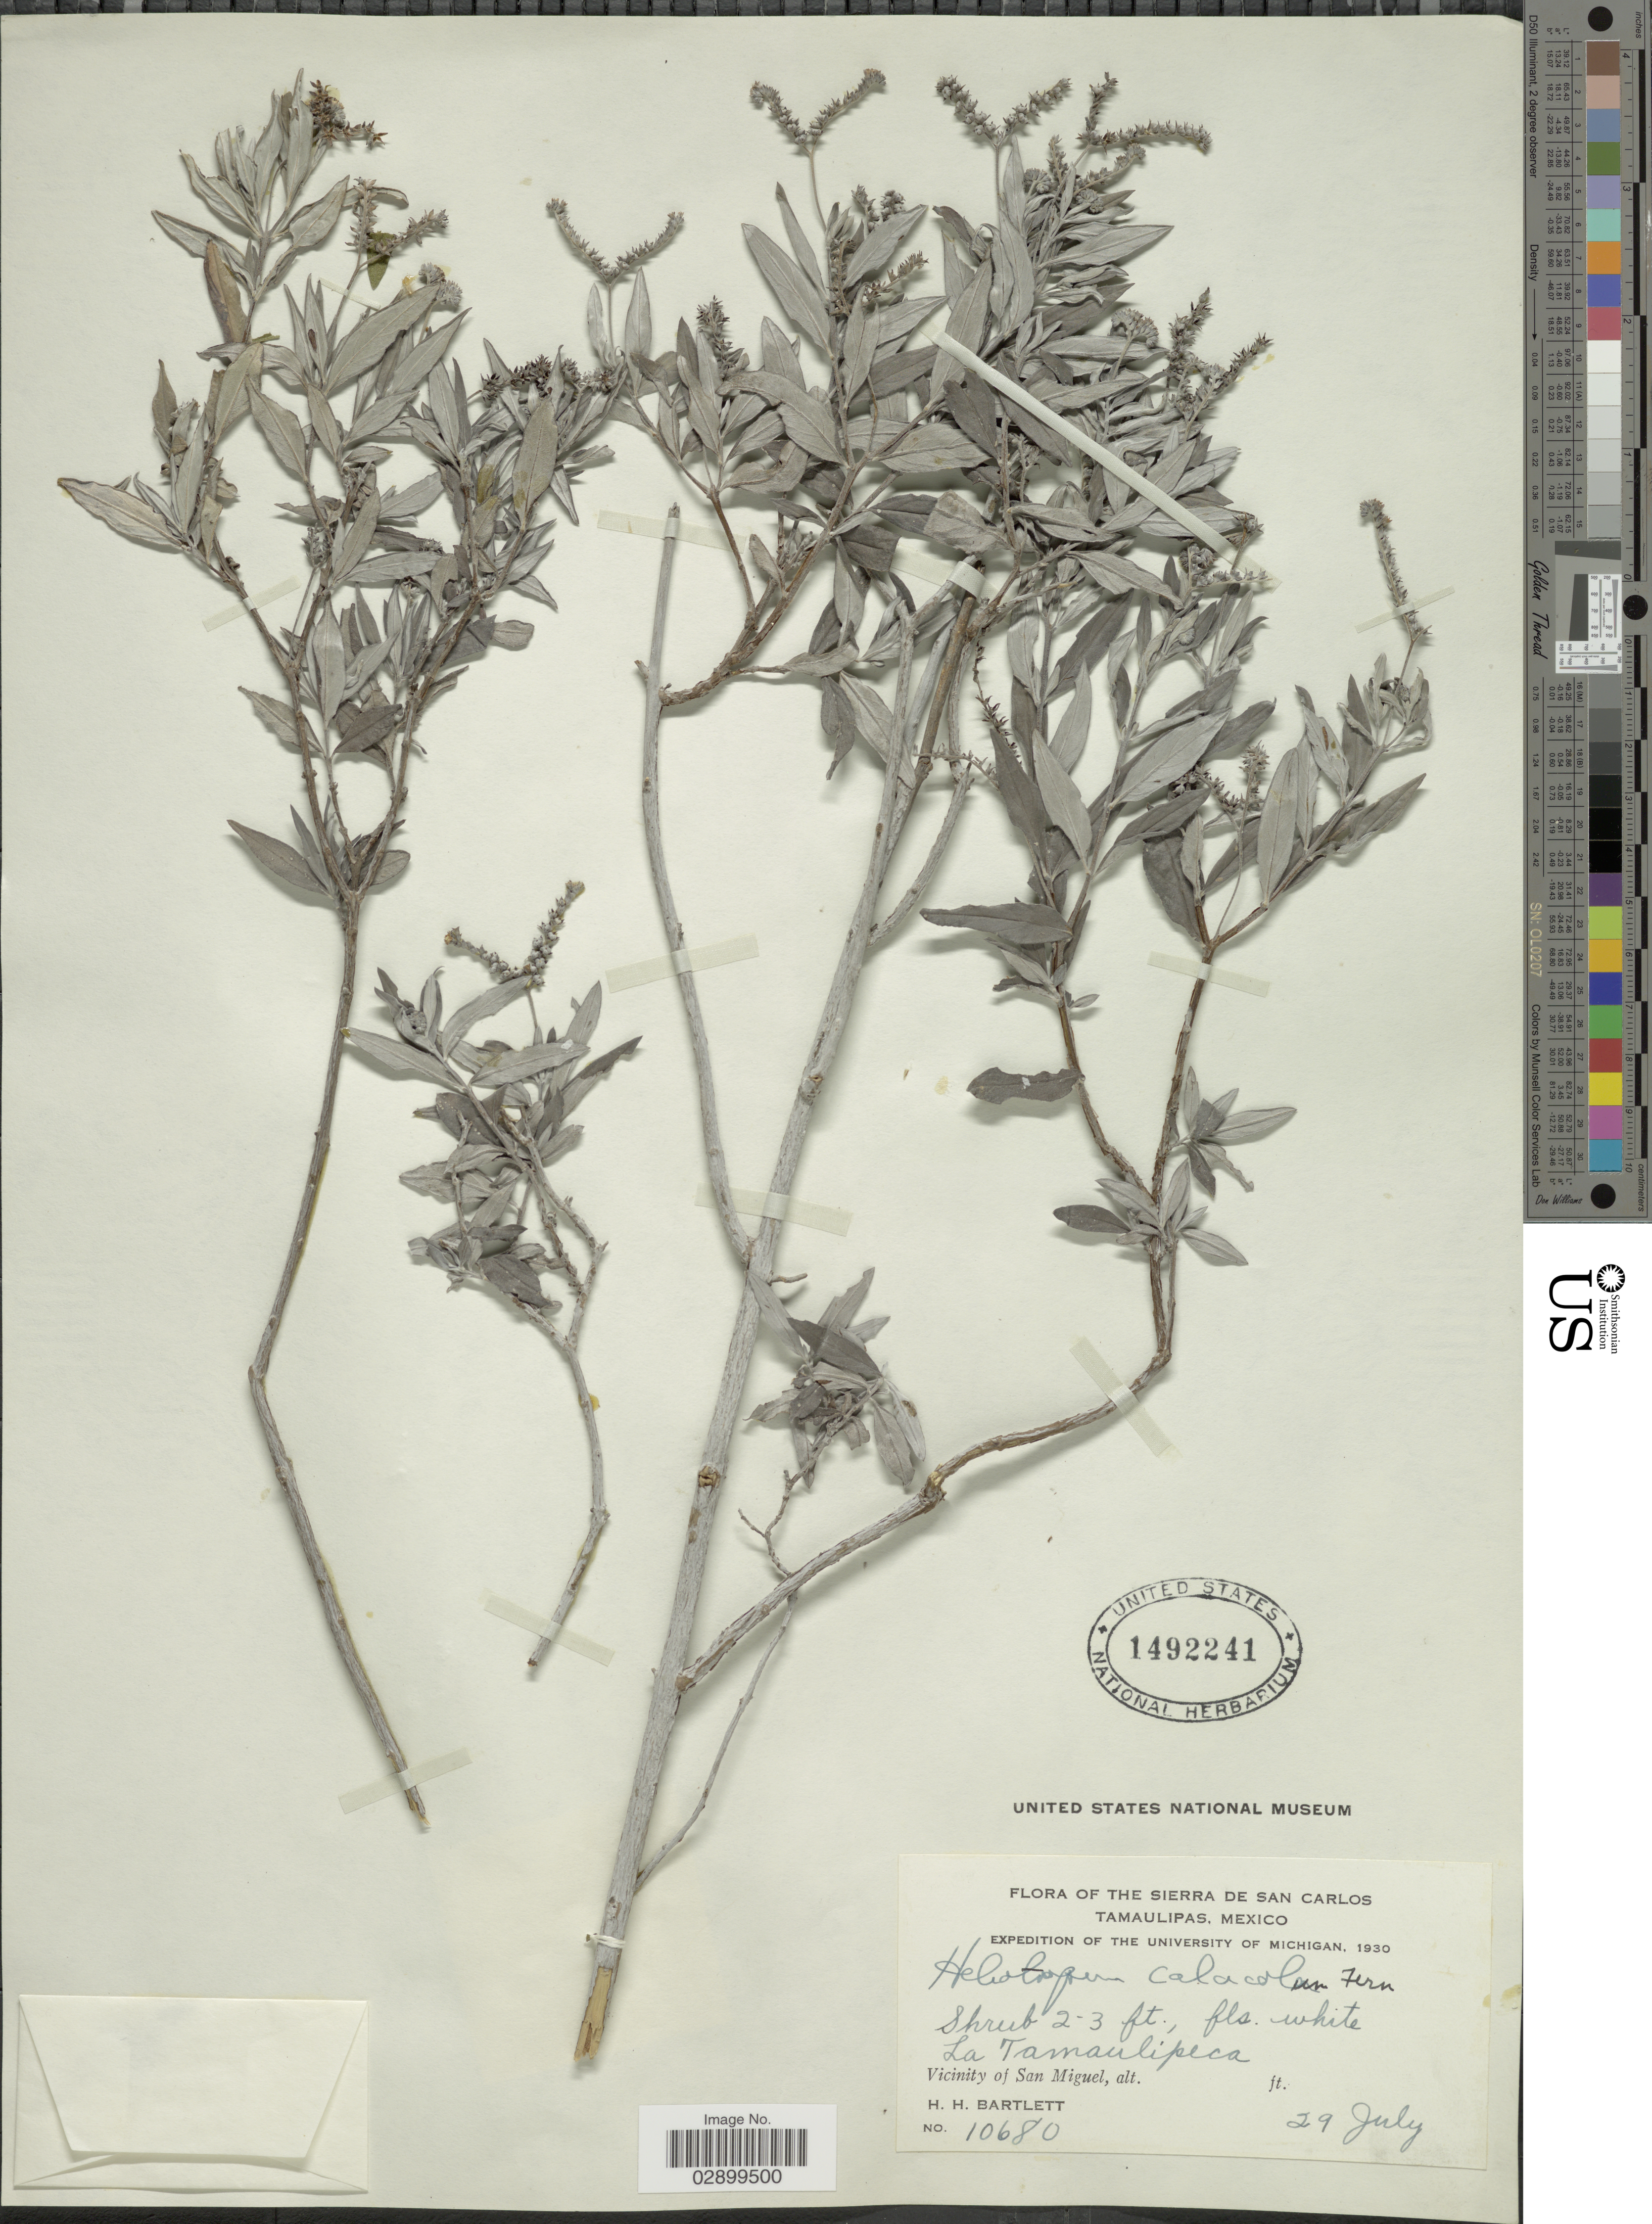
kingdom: Plantae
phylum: Tracheophyta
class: Magnoliopsida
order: Boraginales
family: Heliotropiaceae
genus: Heliotropium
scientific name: Heliotropium calcicola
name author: Fernald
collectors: H. H. Bartlett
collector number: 10680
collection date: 1930-07-29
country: Mexico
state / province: Tamaulipas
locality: Sierra de San Carlos. La Tamaulipeca. Vicinity of San Miguel.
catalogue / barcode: US 1492241